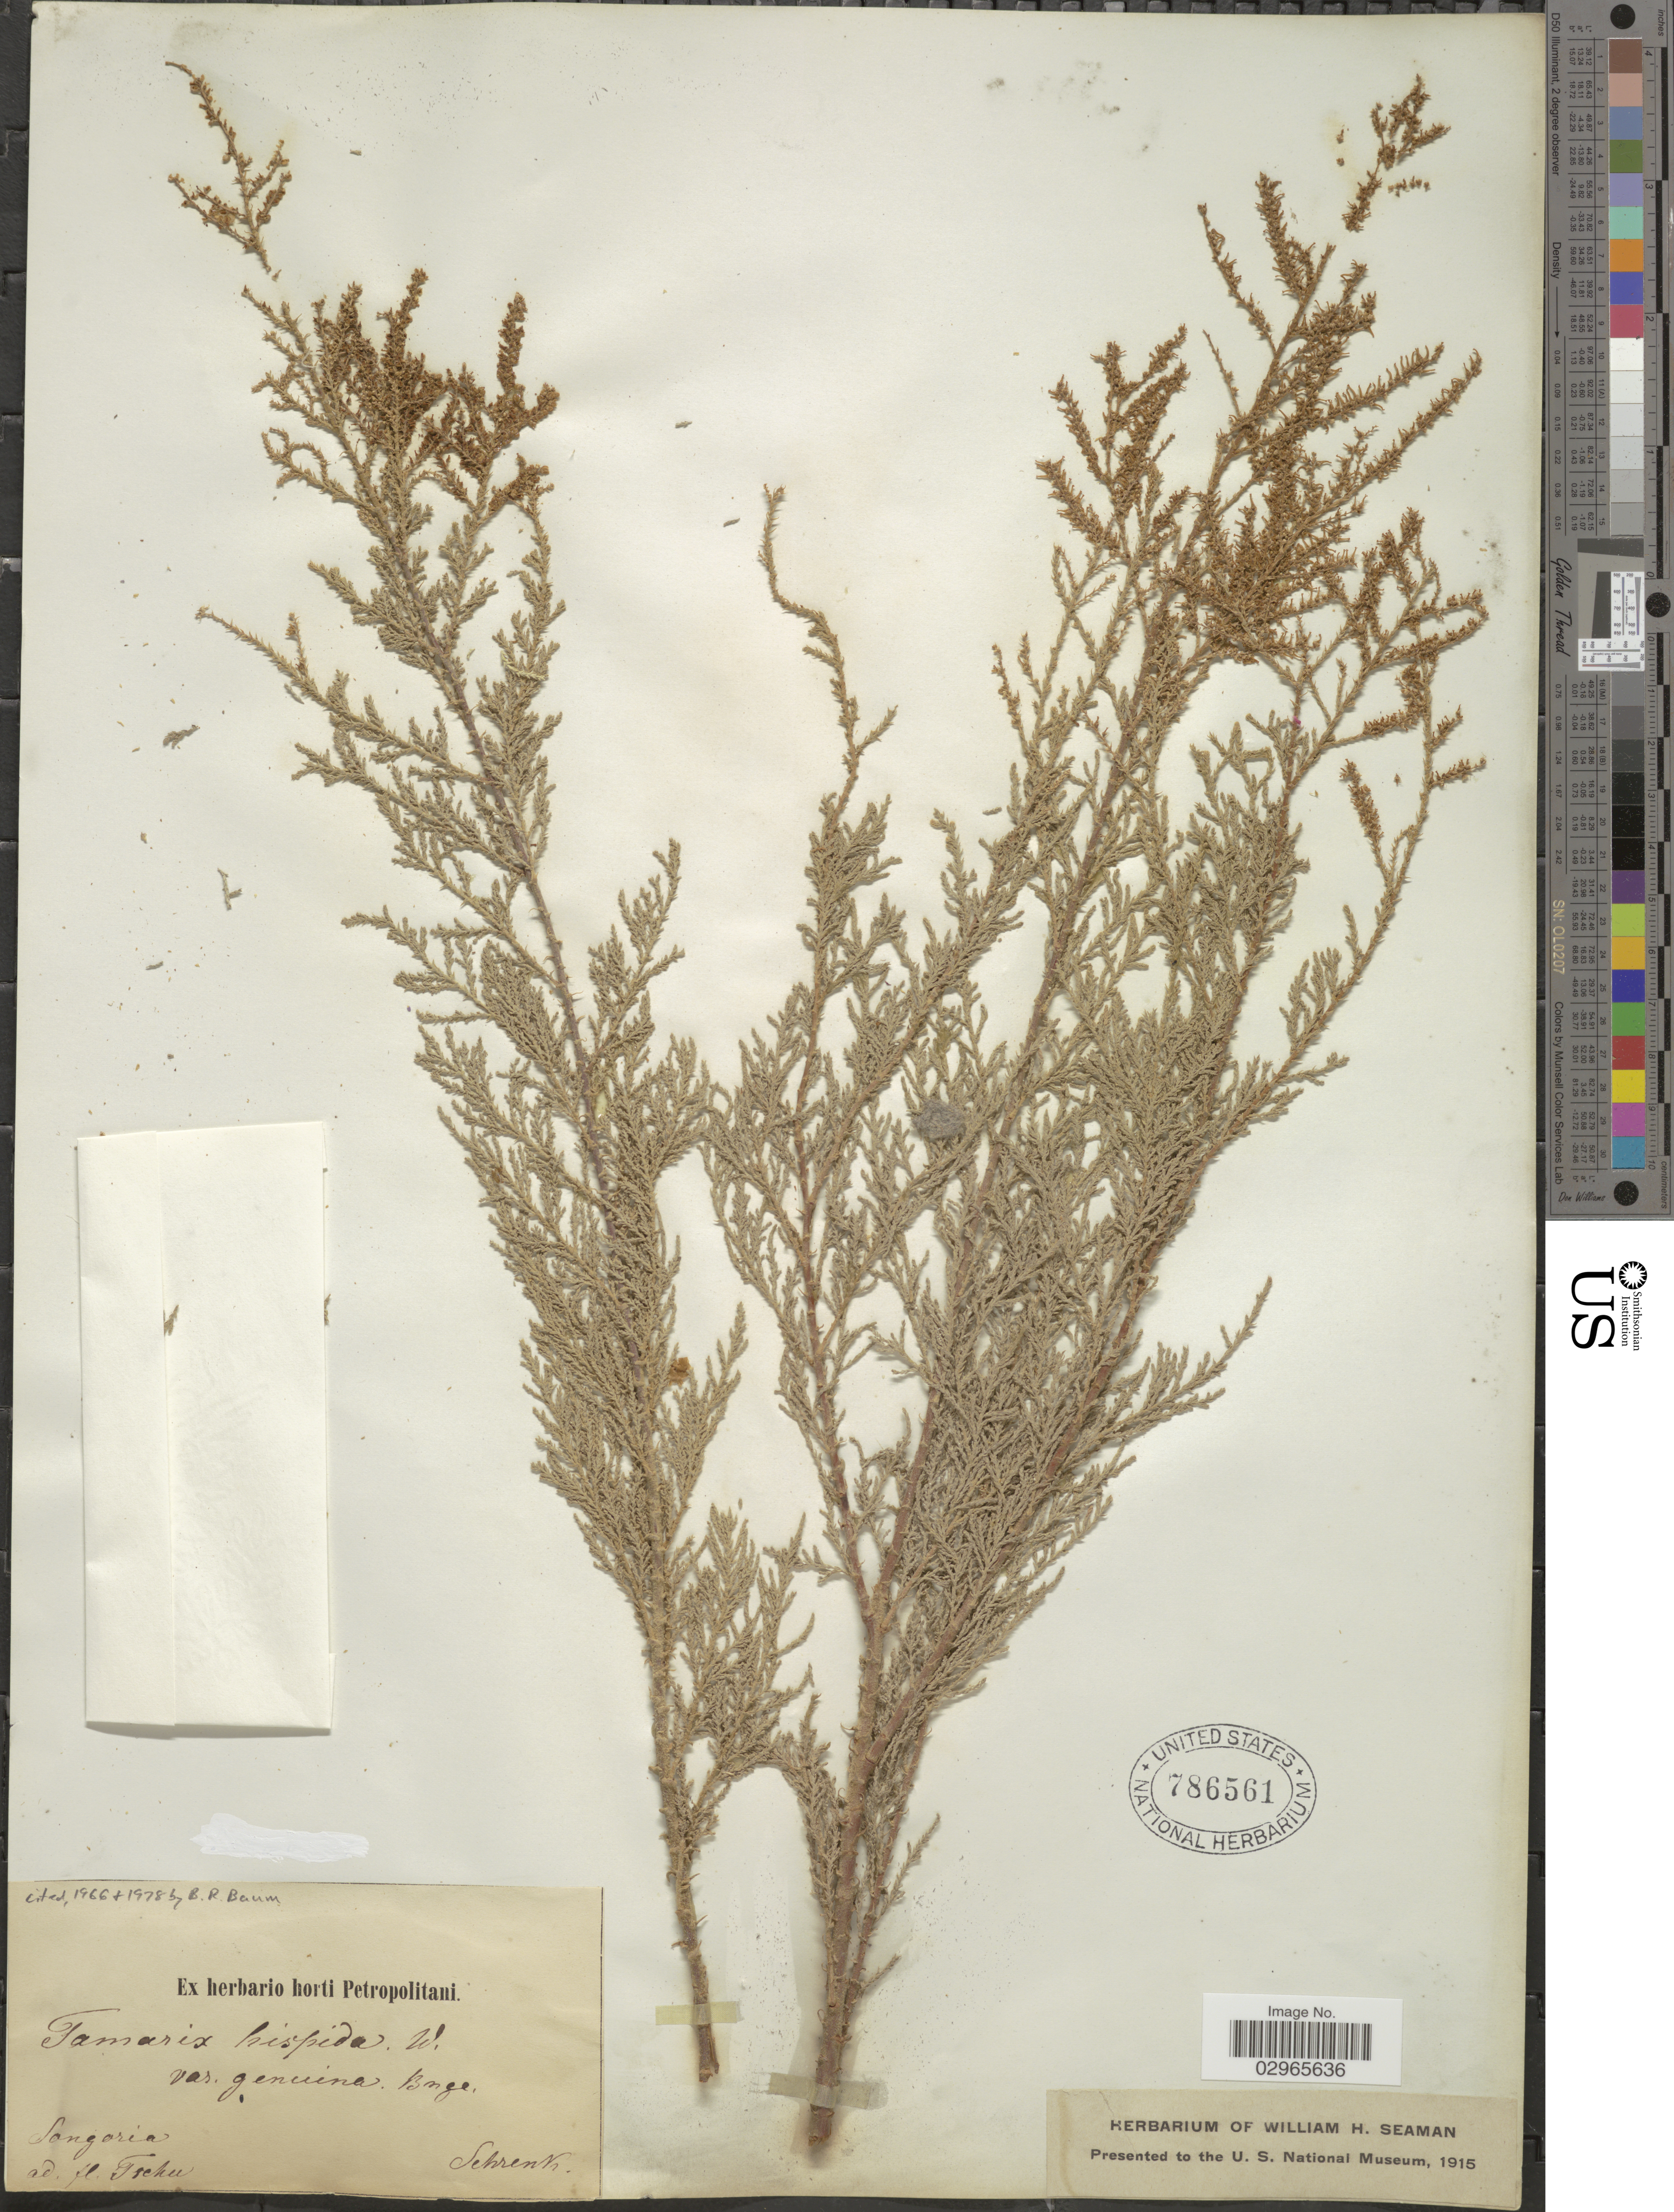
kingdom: Plantae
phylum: Tracheophyta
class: Magnoliopsida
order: Caryophyllales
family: Tamaricaceae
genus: Tamarix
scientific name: Tamarix hispida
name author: Willd.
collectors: A.G. Schrenk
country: Kazakhstan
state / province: Turkistan.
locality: Songaria, ad fl. Tschu. (Chu River)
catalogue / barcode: US 786561